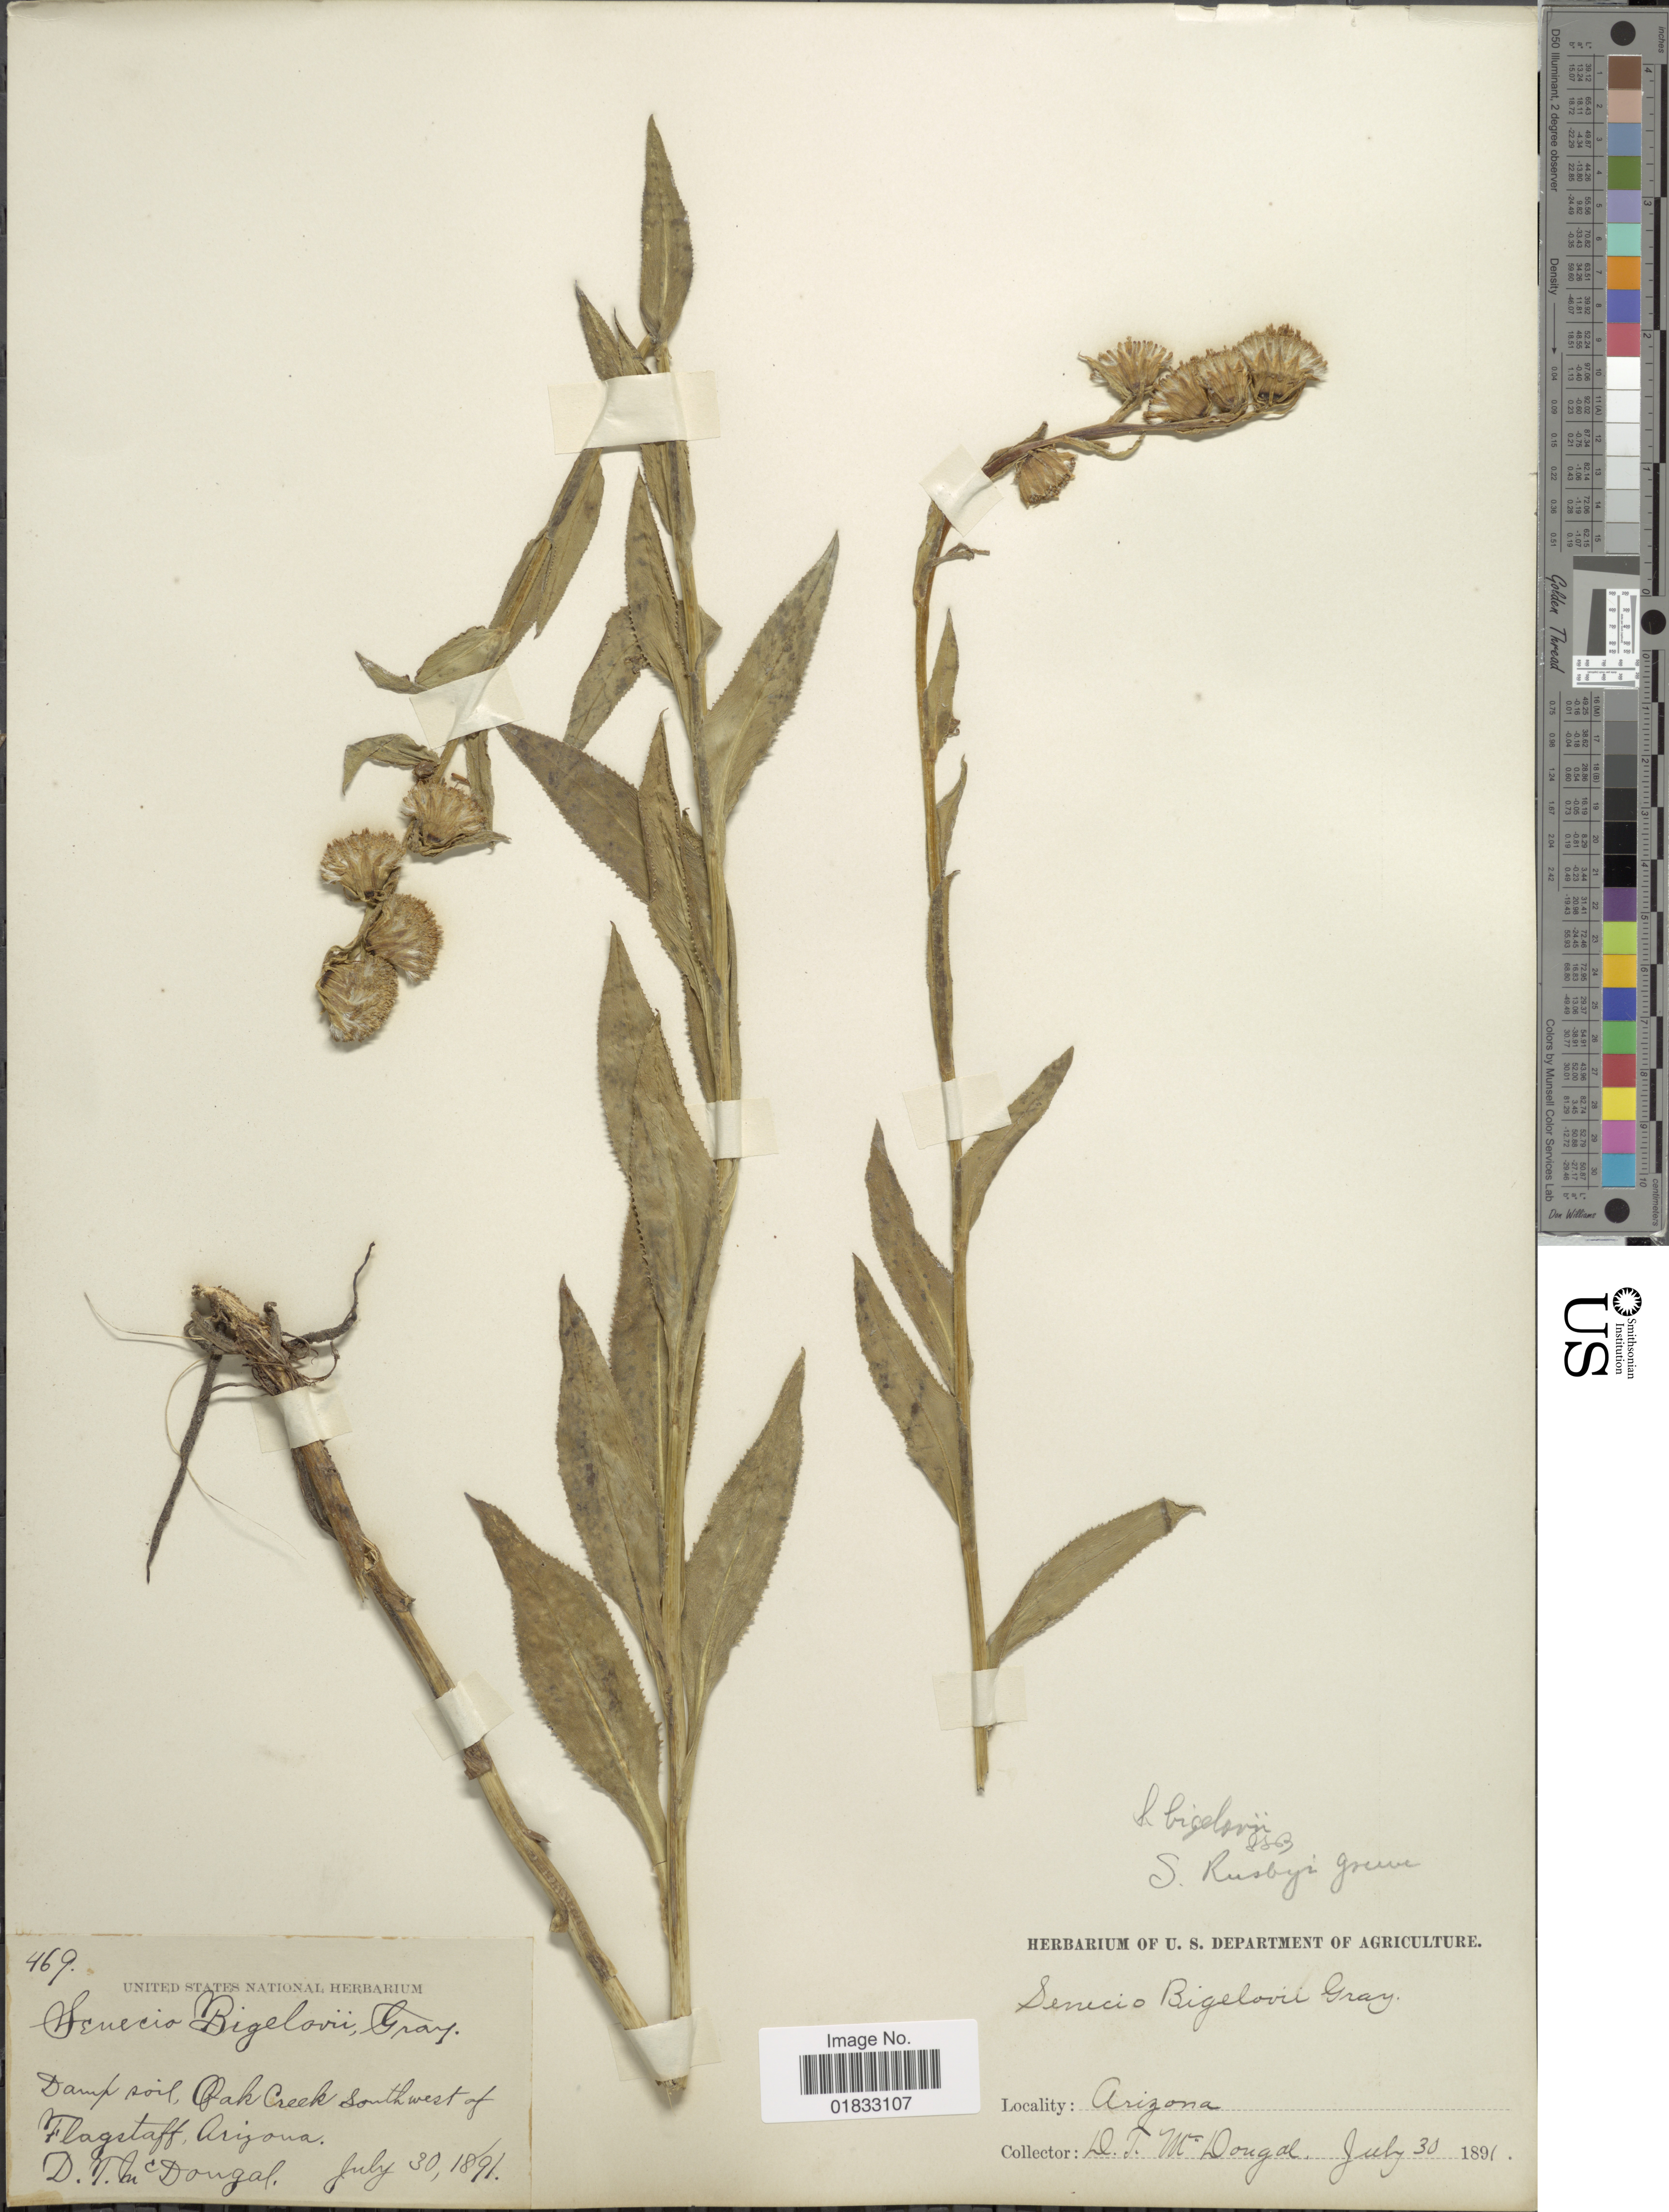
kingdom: Plantae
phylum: Tracheophyta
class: Magnoliopsida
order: Asterales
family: Asteraceae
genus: Senecio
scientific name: Senecio bigelovii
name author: A. Gray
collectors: D. McDougal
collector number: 469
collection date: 1891-07-30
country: United States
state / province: Arizona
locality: Oak Creek southwest of Flagstaff